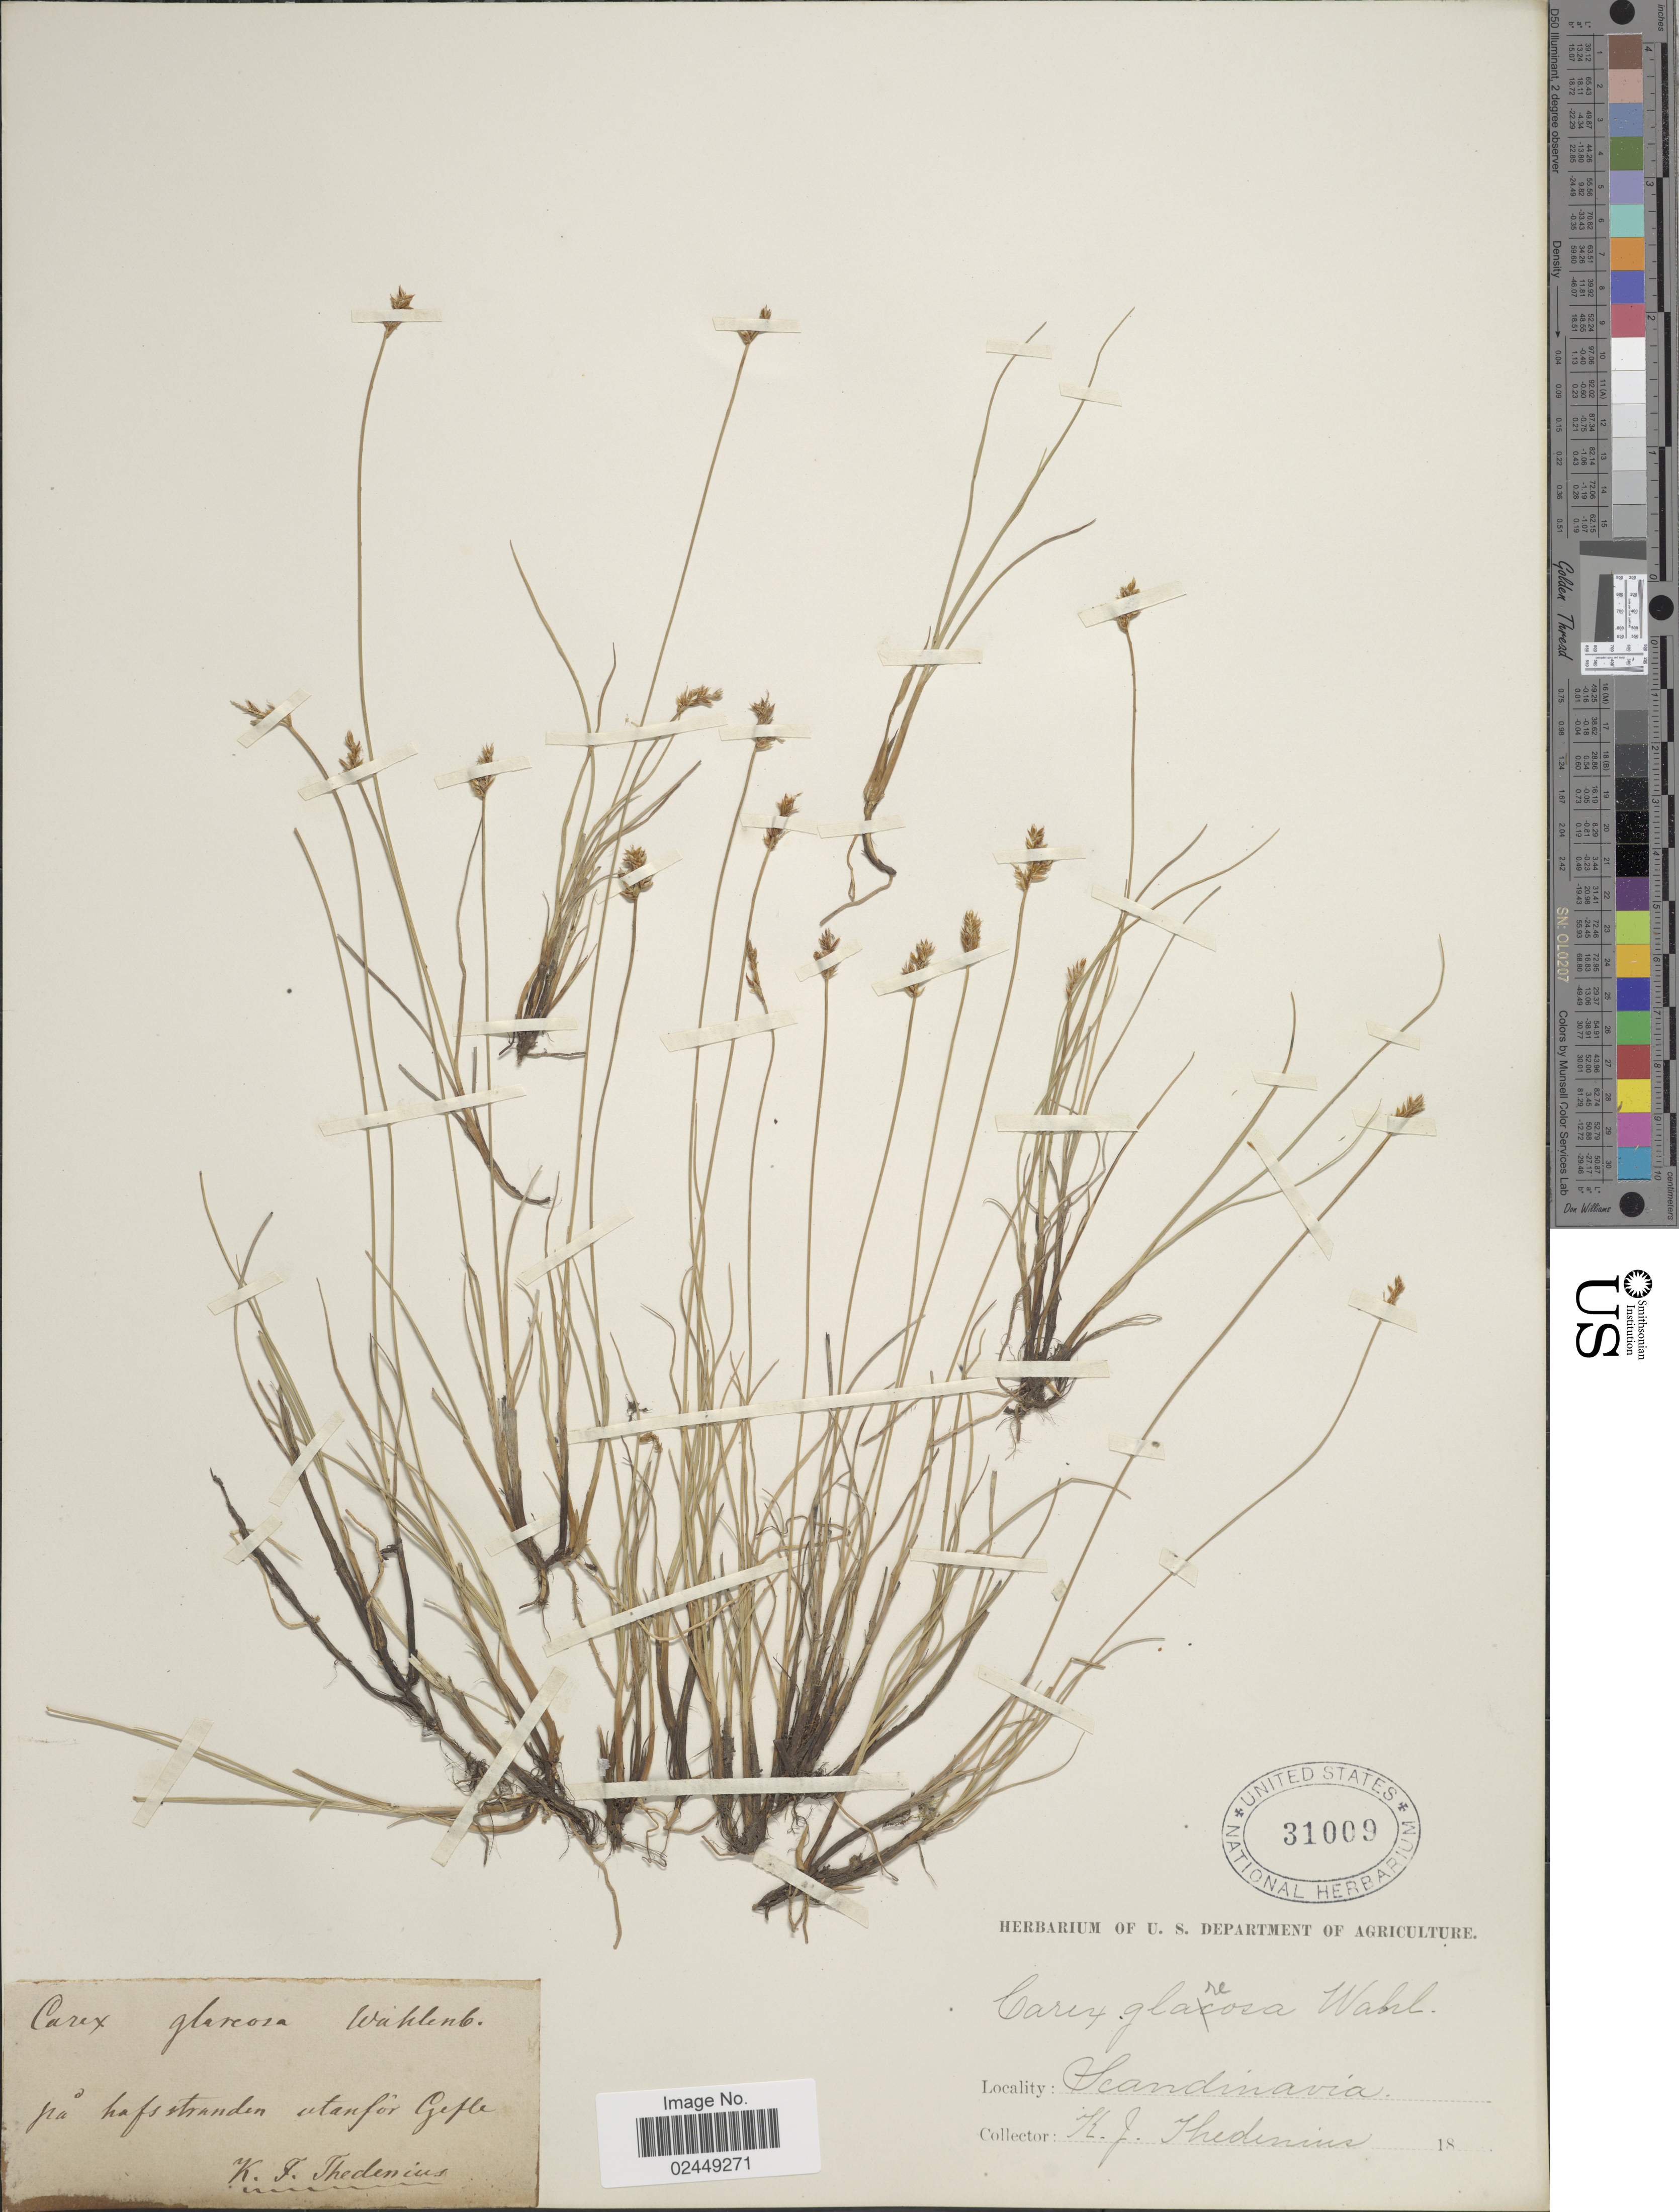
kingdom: Plantae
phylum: Tracheophyta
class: Liliopsida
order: Poales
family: Cyperaceae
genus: Carex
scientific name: Carex glareosa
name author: Schkuhr ex Wahlenb.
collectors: K. Thedenius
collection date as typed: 18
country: Sweden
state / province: Gävleborg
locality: Scandinavia, pa hafs stranden utanfor Gefle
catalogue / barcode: US 31009